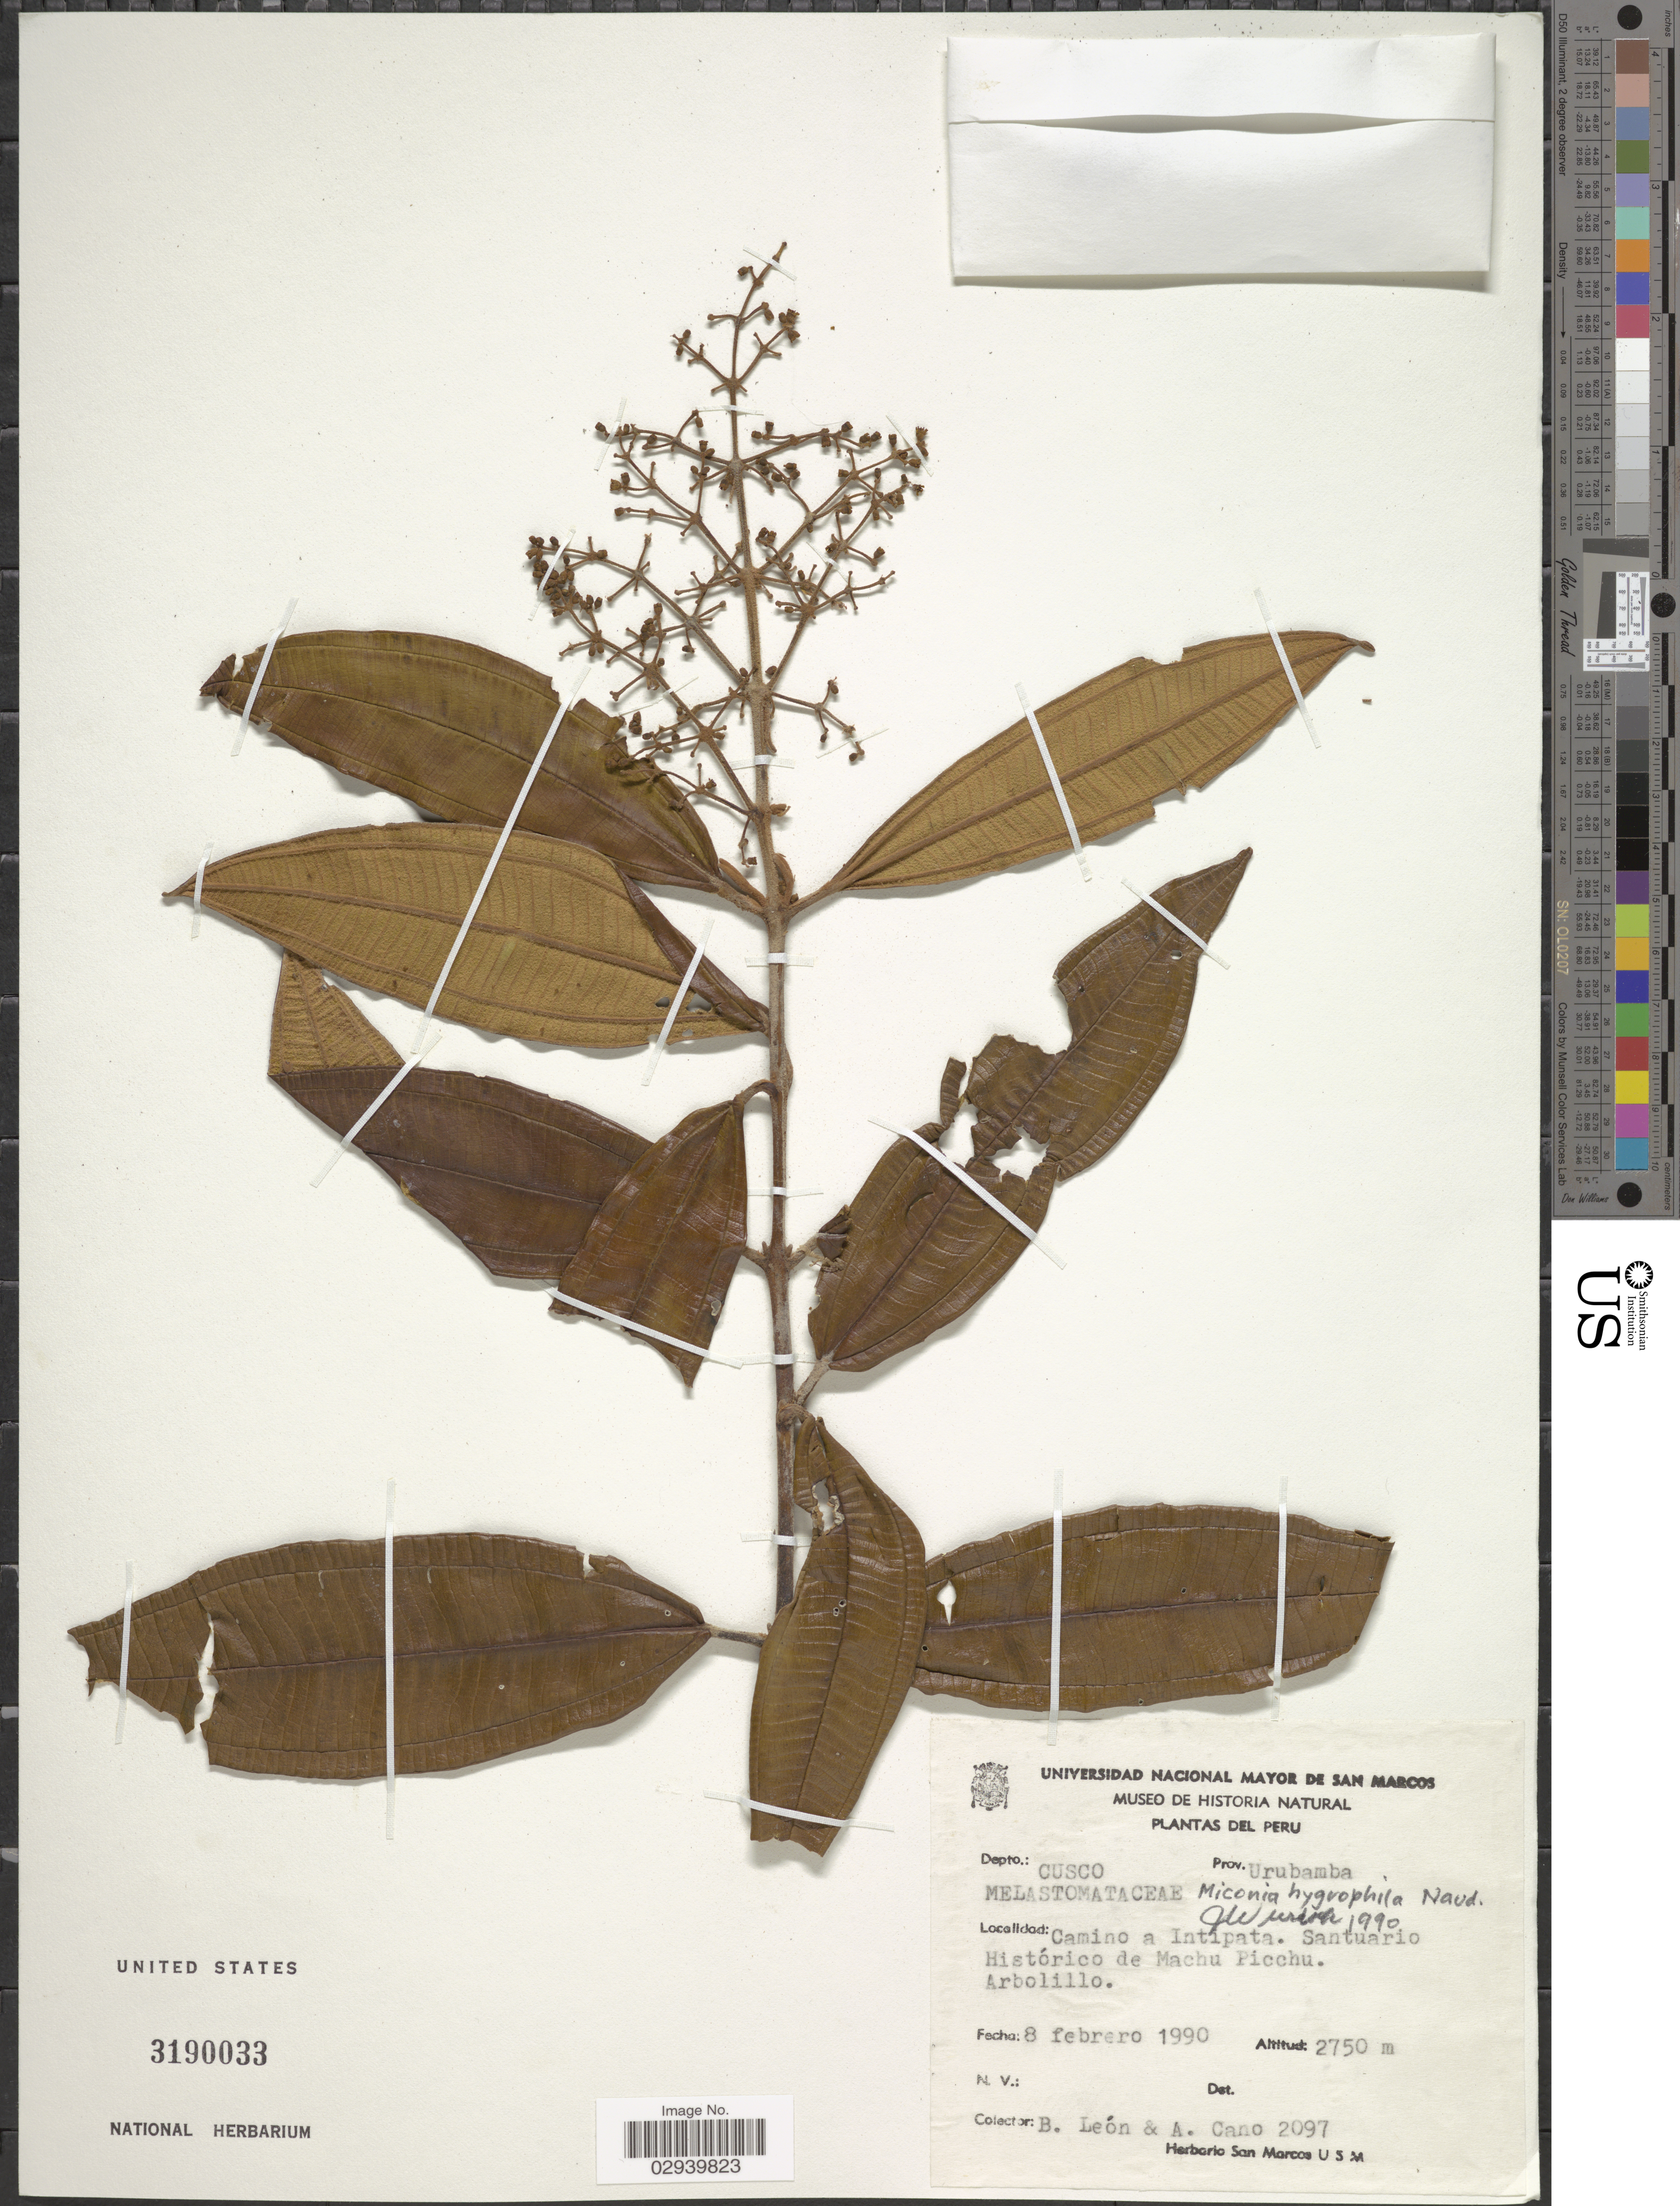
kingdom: Plantae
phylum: Tracheophyta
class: Magnoliopsida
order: Myrtales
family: Melastomataceae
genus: Miconia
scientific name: Miconia hygrophila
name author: Naudin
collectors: B. León & A. Cano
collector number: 2097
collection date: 1990-02-08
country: Peru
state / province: Cusco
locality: Depto.: Cusco. Prov. Urubamba. Camino a Intipata. Santuario Histórico de Machu Picchu.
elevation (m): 2750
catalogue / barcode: US 3190033